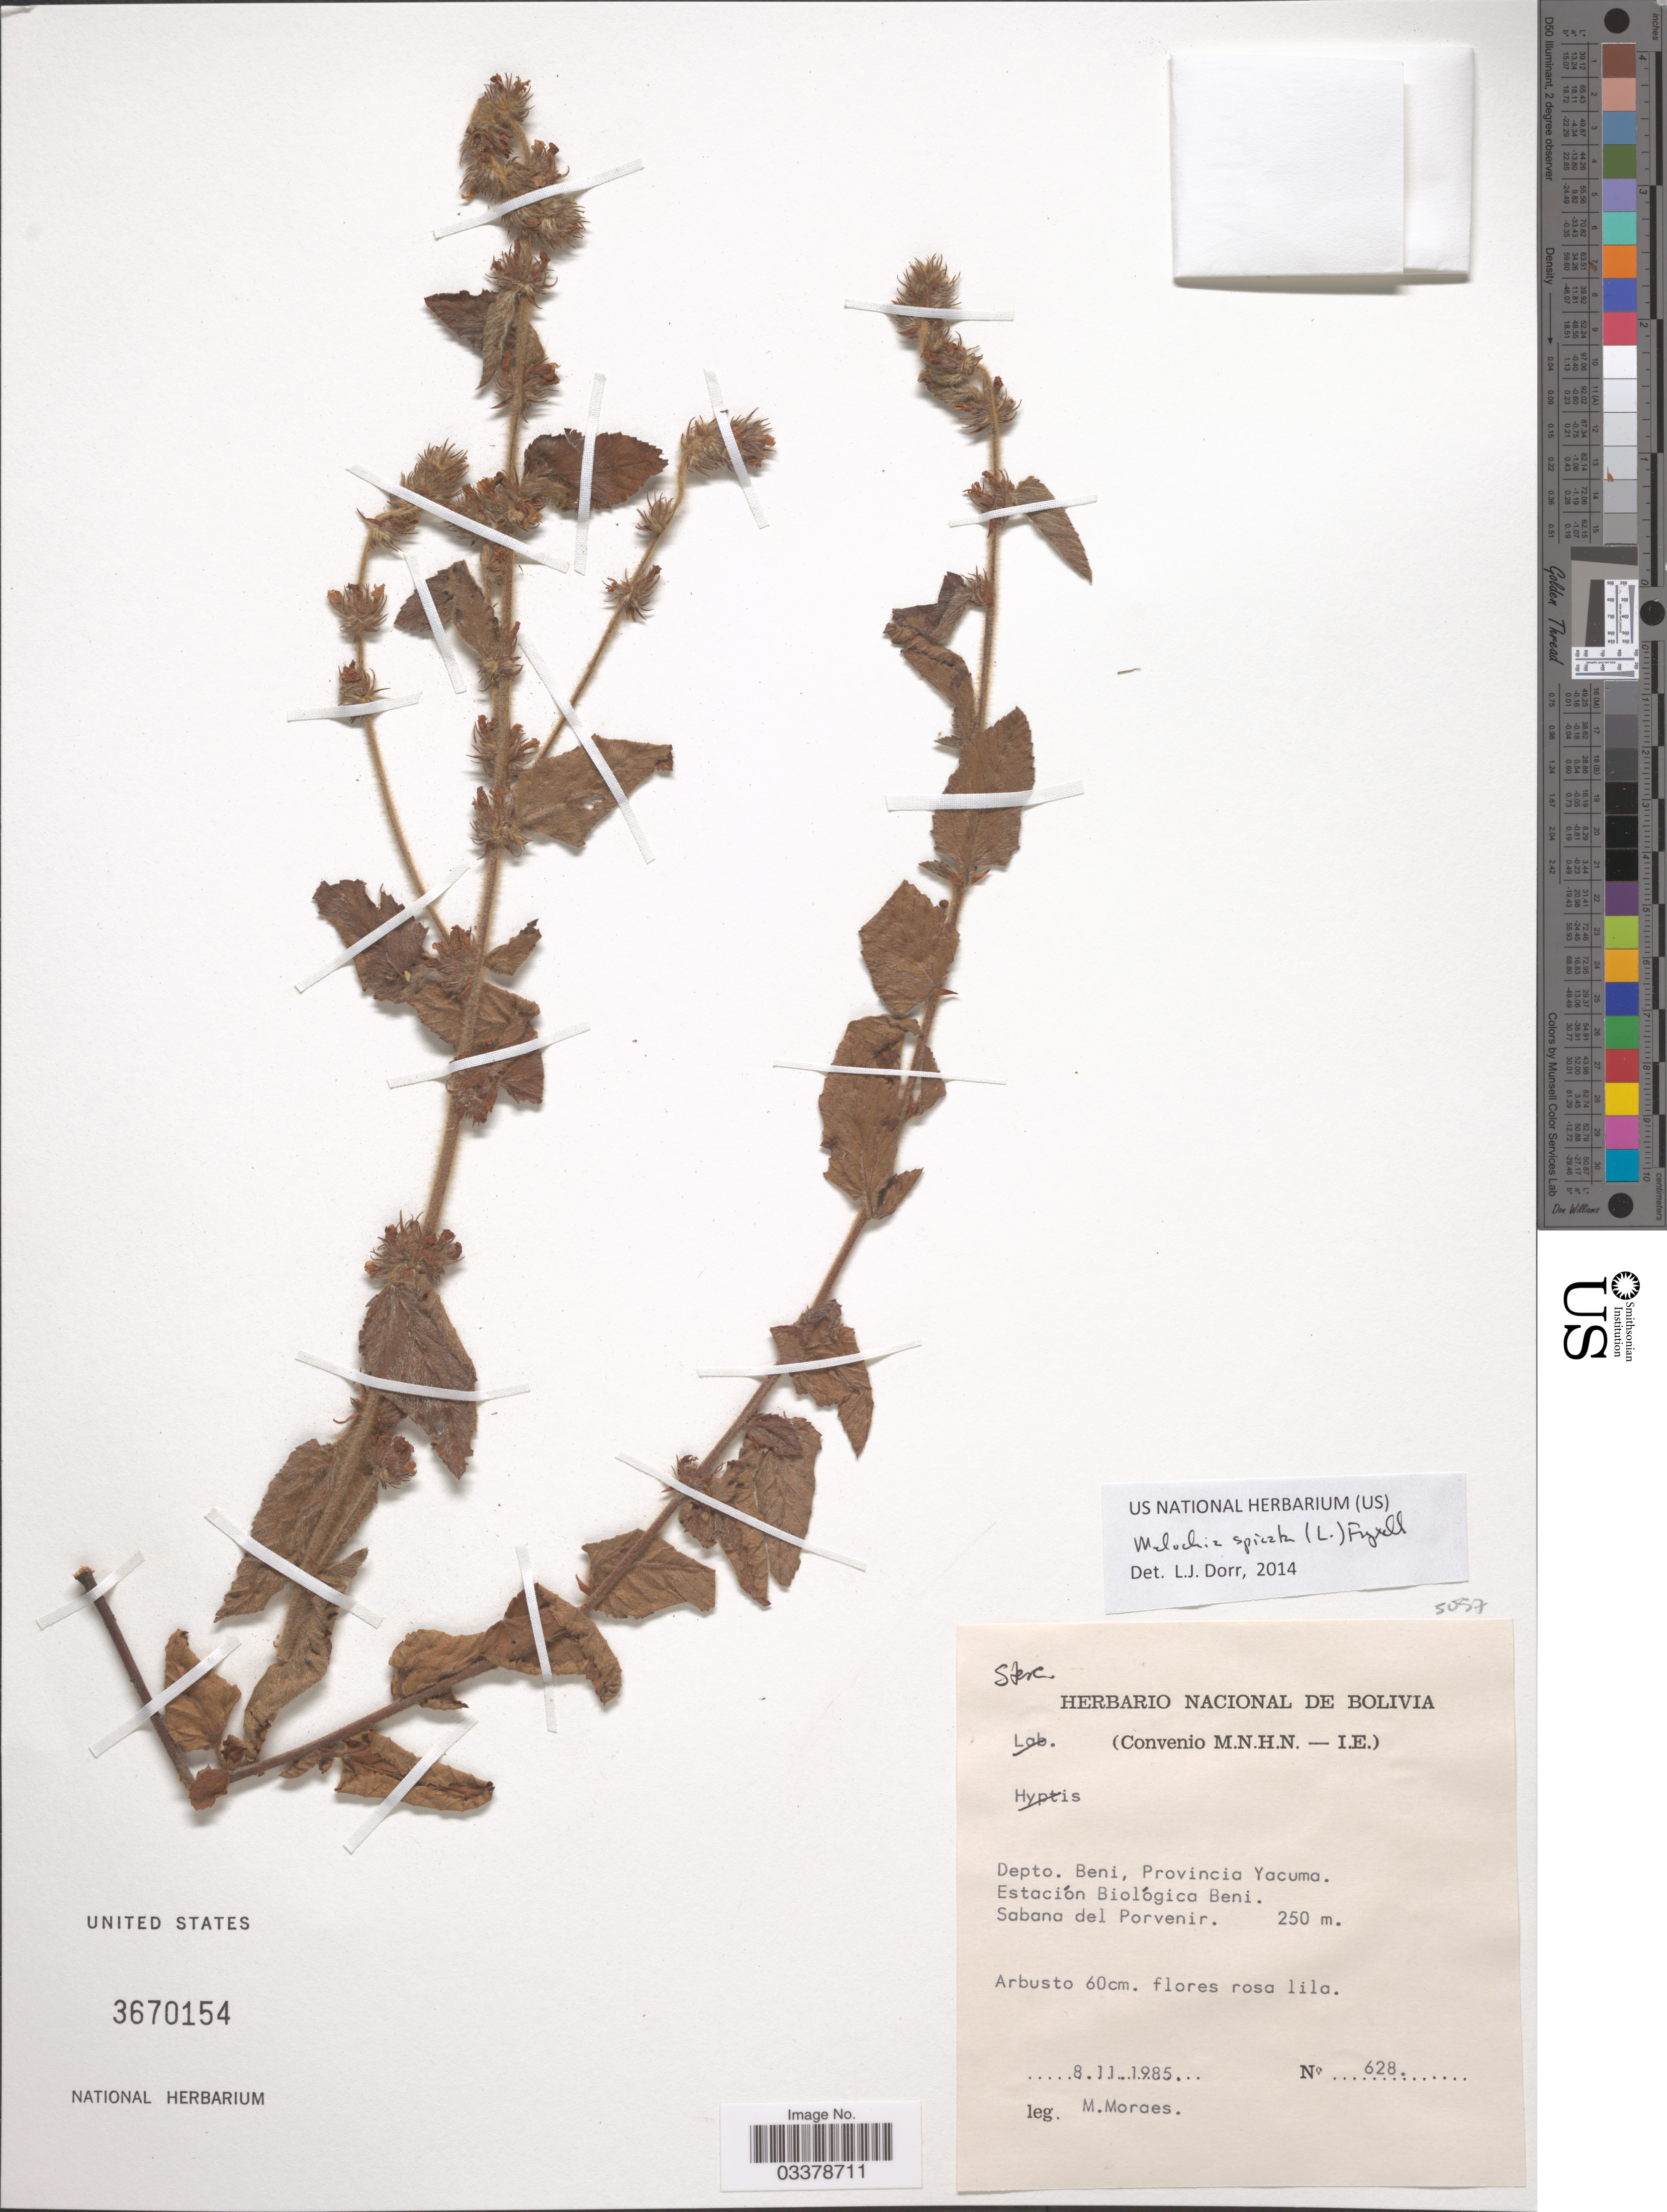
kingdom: Plantae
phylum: Tracheophyta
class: Magnoliopsida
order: Malvales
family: Malvaceae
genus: Melochia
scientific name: Melochia spicata var. spicata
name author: (L.) Fryxell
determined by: Dorr, L. J., (BOT), Smithsonian Institution - National Museum of Natural History (UNITED STATES)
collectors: M. Moraes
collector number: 628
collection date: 1985-11-08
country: Bolivia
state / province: Beni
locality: Depto. Beni, Provincia Yacuma. Estación Biológica Beni. Sabana del Porvenir.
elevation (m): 250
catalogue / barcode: US 3670154